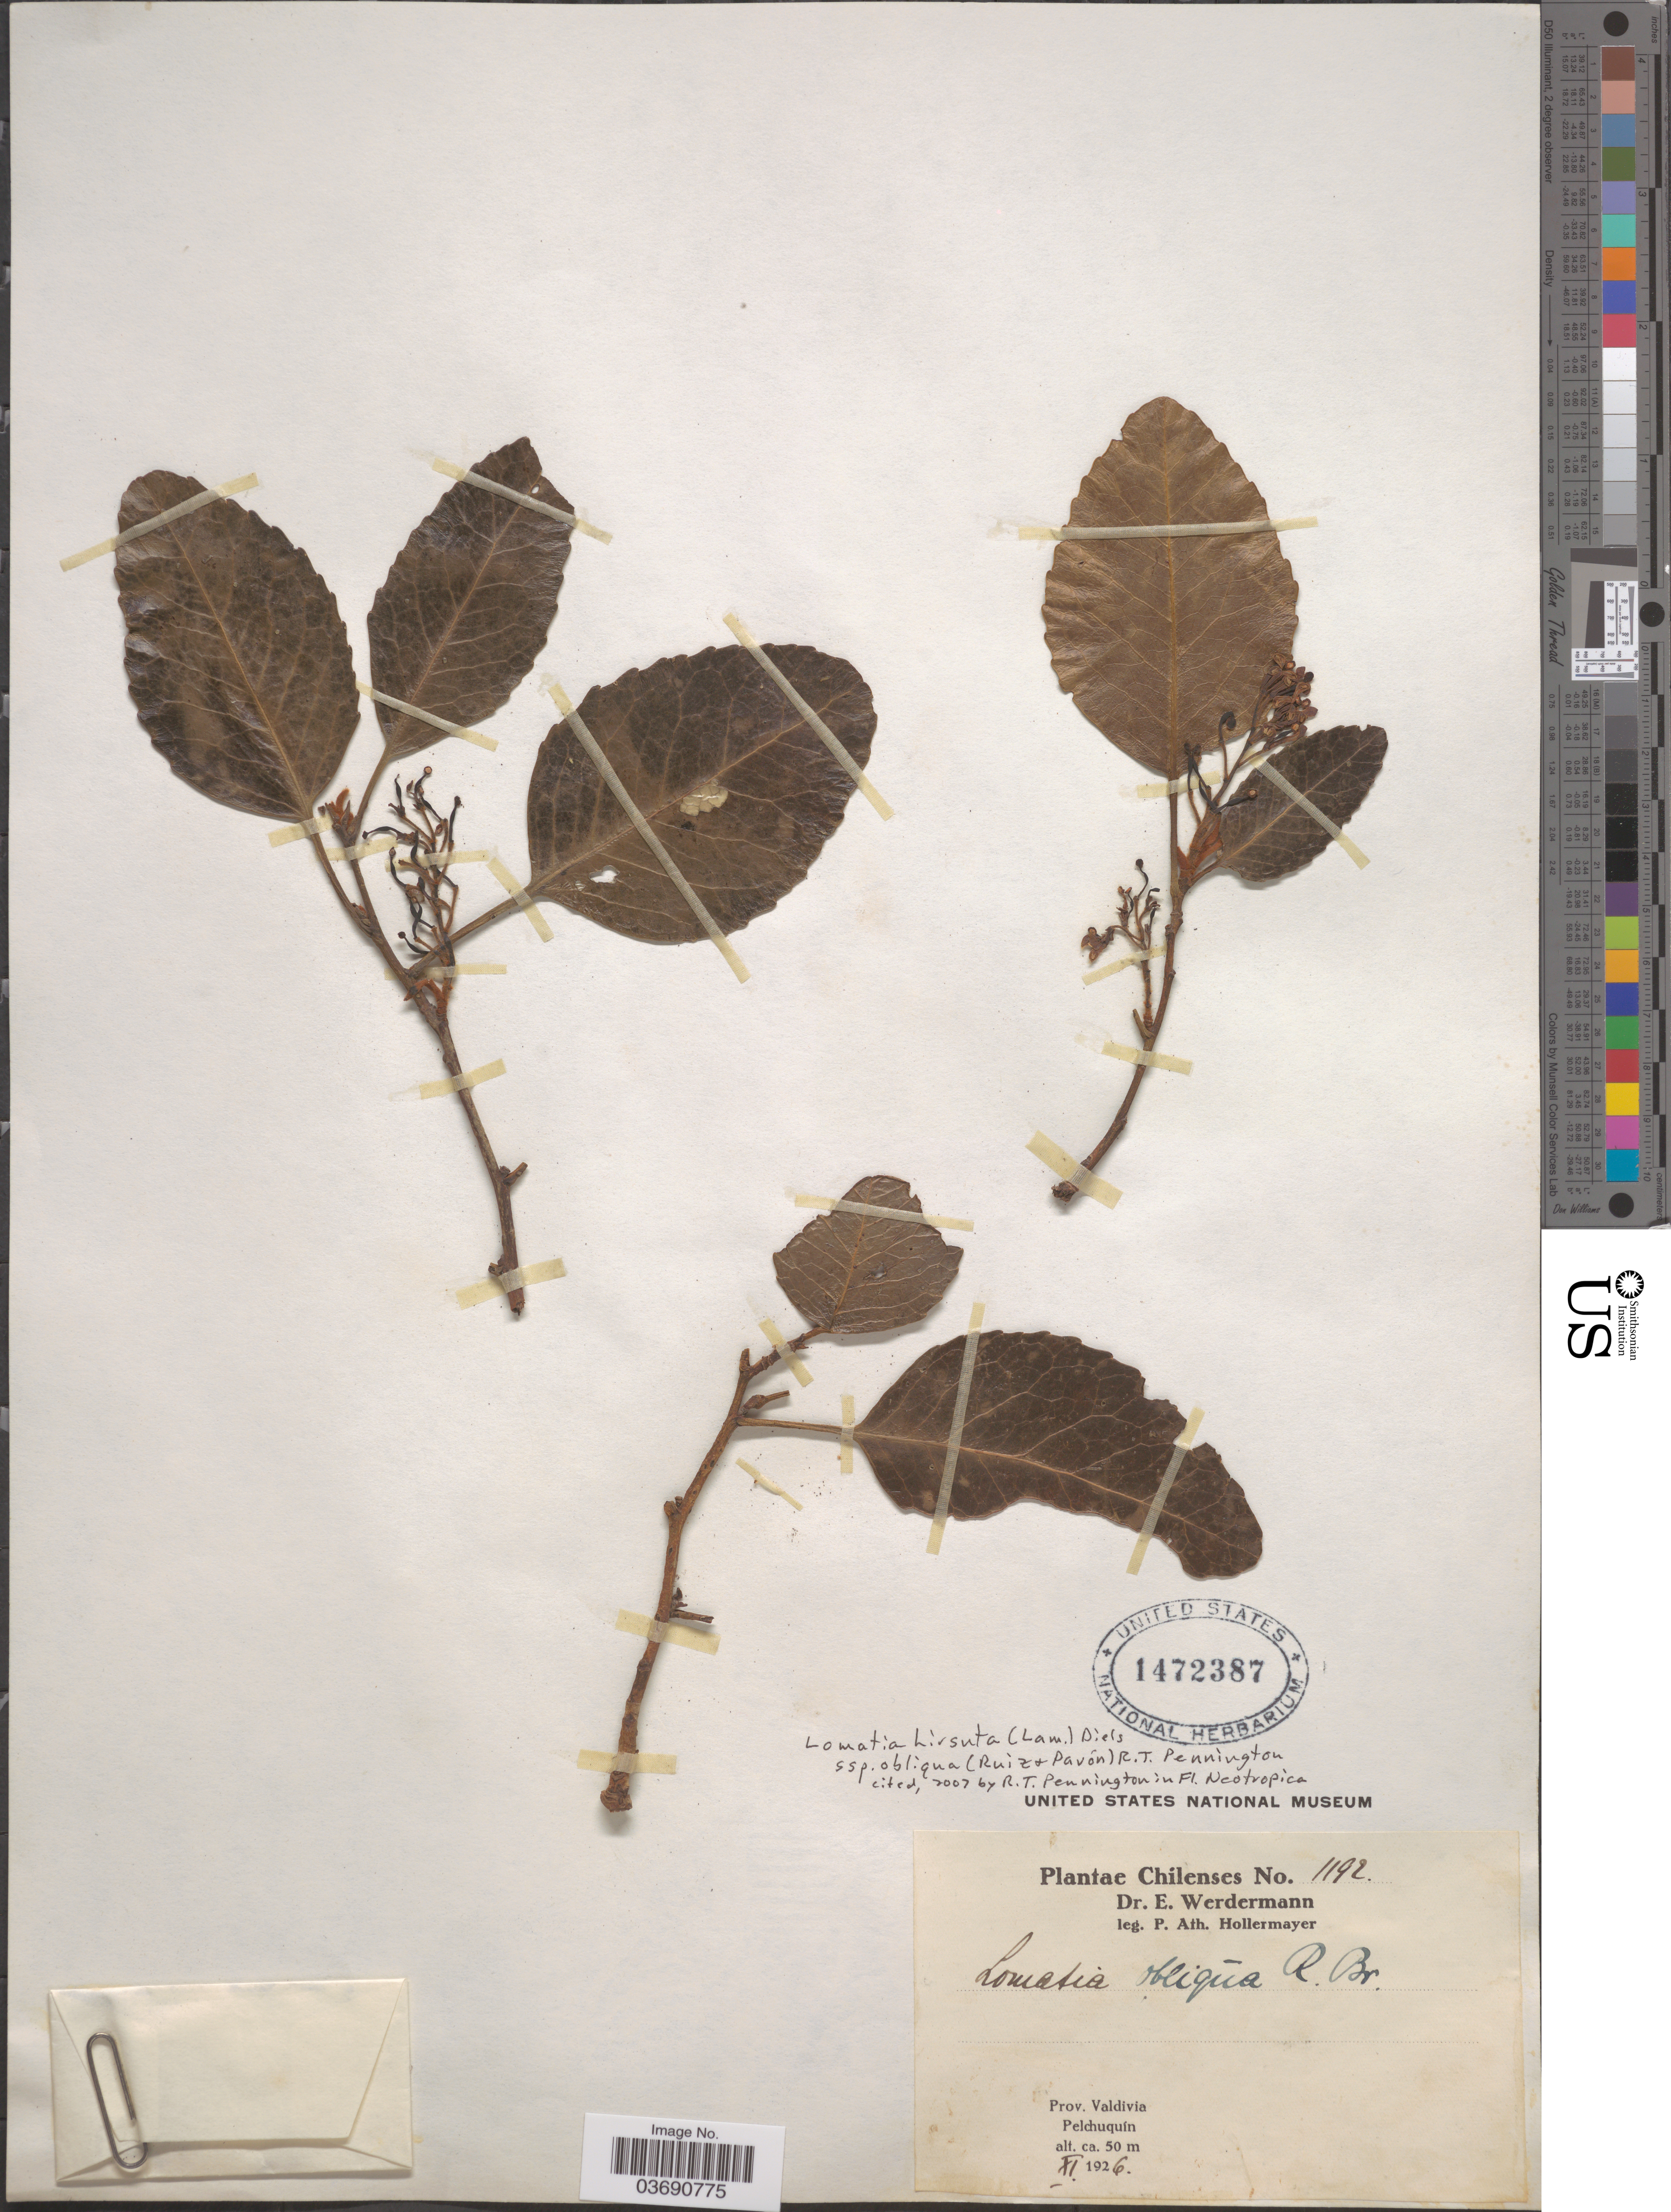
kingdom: Plantae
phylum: Tracheophyta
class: Magnoliopsida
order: Proteales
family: Proteaceae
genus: Lomatia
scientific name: Lomatia hirsuta subsp. obliqua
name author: (Ruiz & Pav.) R.T. Penn.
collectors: P. Hollermayer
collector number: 1192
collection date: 1926-11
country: Chile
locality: Prov. Valdivia, Pelchuquín.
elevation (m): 50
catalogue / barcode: US 1472387